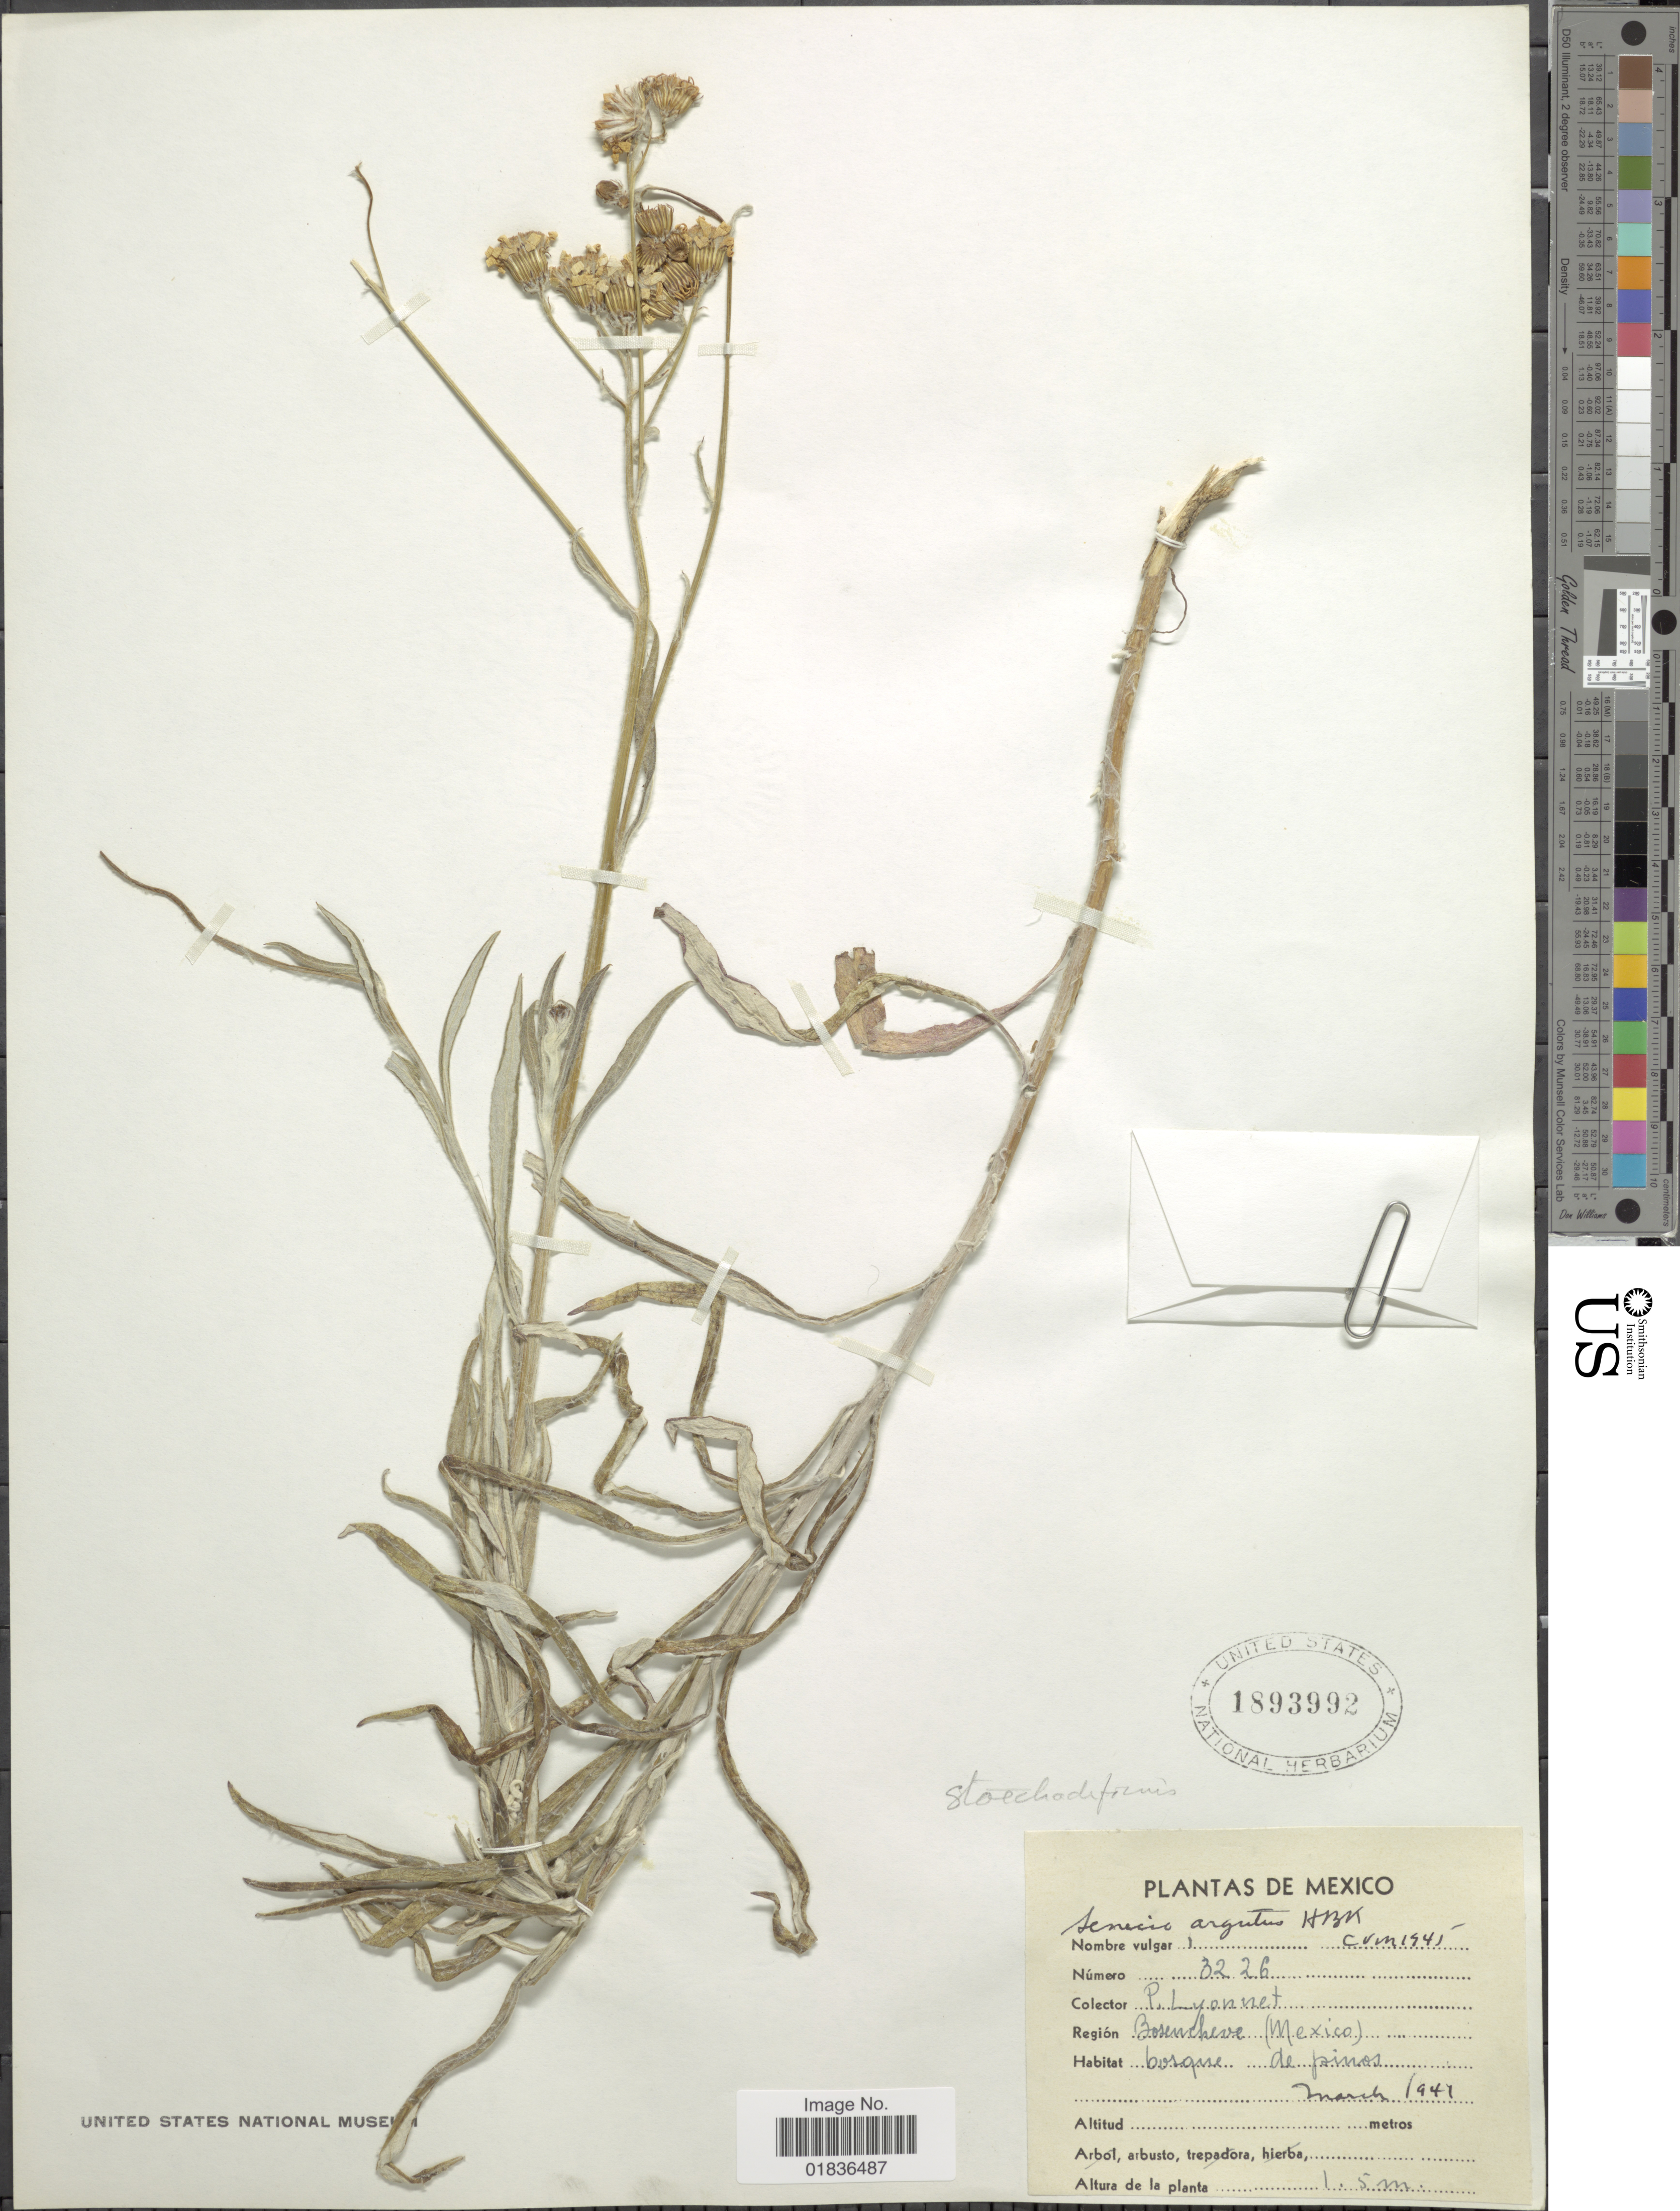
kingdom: Plantae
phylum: Tracheophyta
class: Magnoliopsida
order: Asterales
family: Asteraceae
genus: Senecio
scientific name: Senecio stoechadiformis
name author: DC.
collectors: P. Lyonnet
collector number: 3226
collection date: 1941-03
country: Mexico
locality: Bosencheve (Mexico).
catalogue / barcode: US 1893992